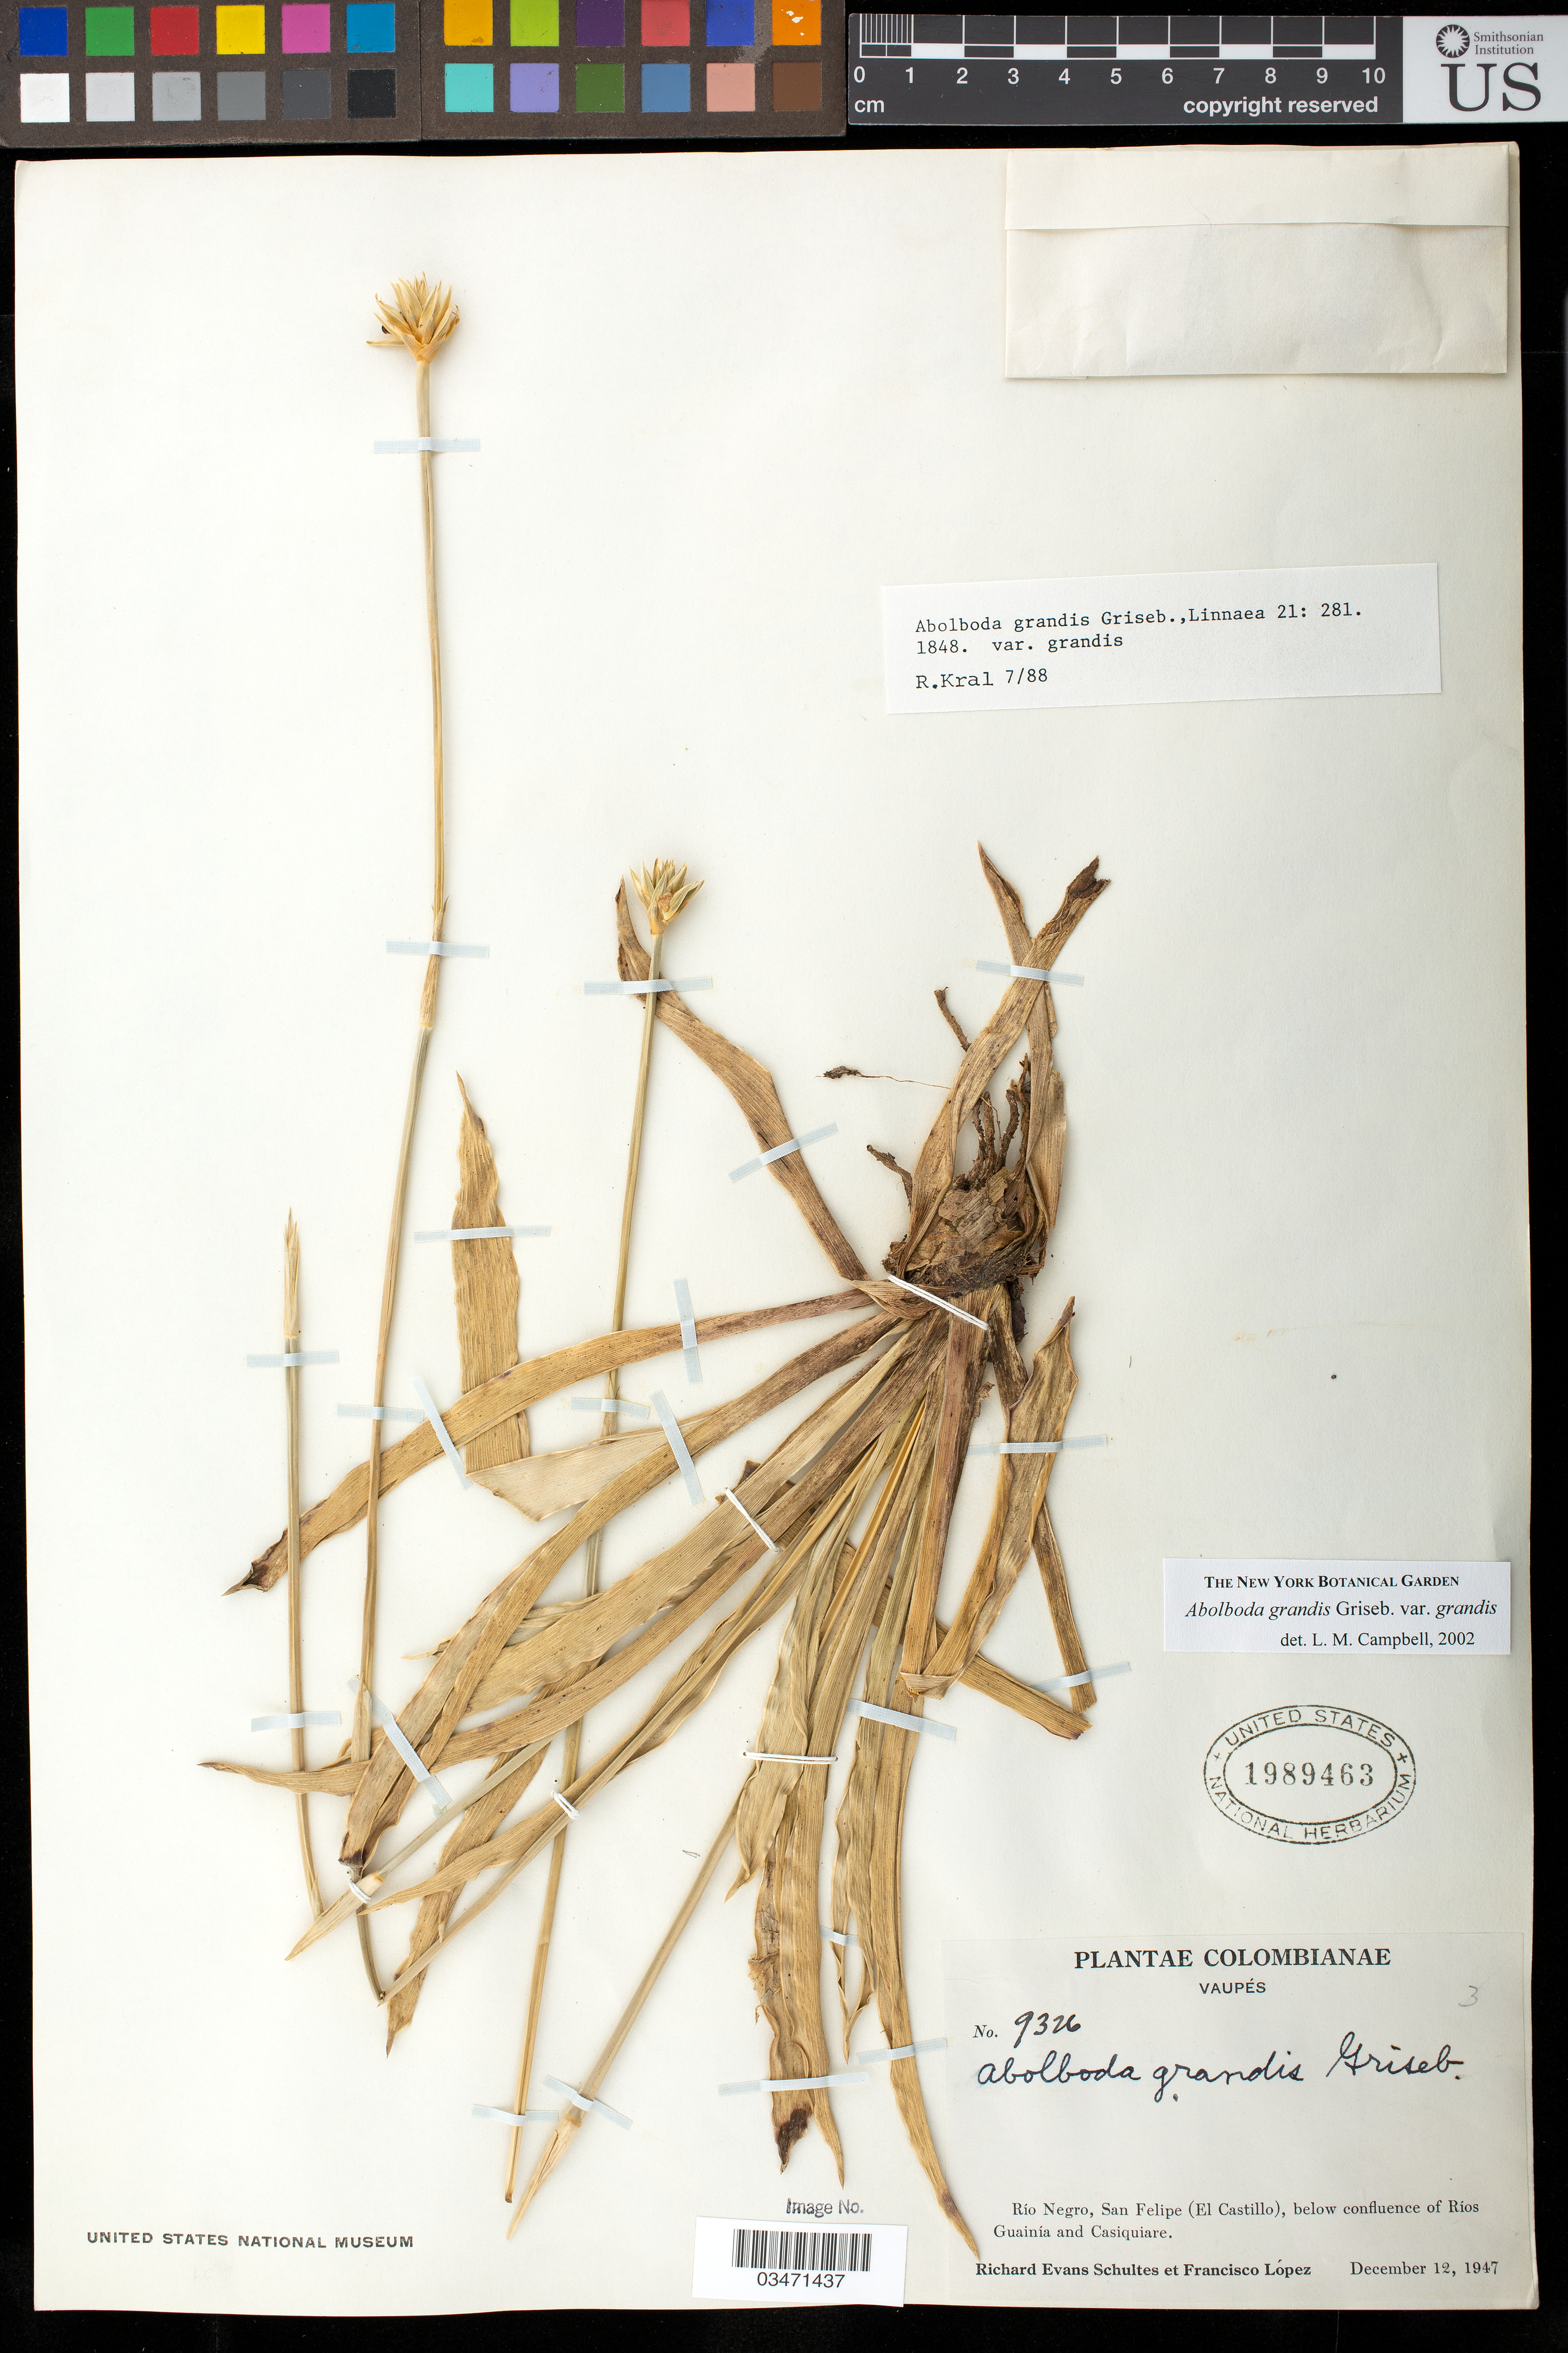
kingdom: Plantae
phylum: Tracheophyta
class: Liliopsida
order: Poales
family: Xyridaceae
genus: Abolboda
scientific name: Abolboda grandis var. grandis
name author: Griseb.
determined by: Campbell, L. M.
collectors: R. E. Schultes & F. López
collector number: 9326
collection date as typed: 12 Dec 1947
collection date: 1947-12-12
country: Colombia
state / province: Vaupés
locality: Río Negro, San Felipe (El Castillo), below confluence of Ríos Guainía and Casiquiare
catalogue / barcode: US 1989463